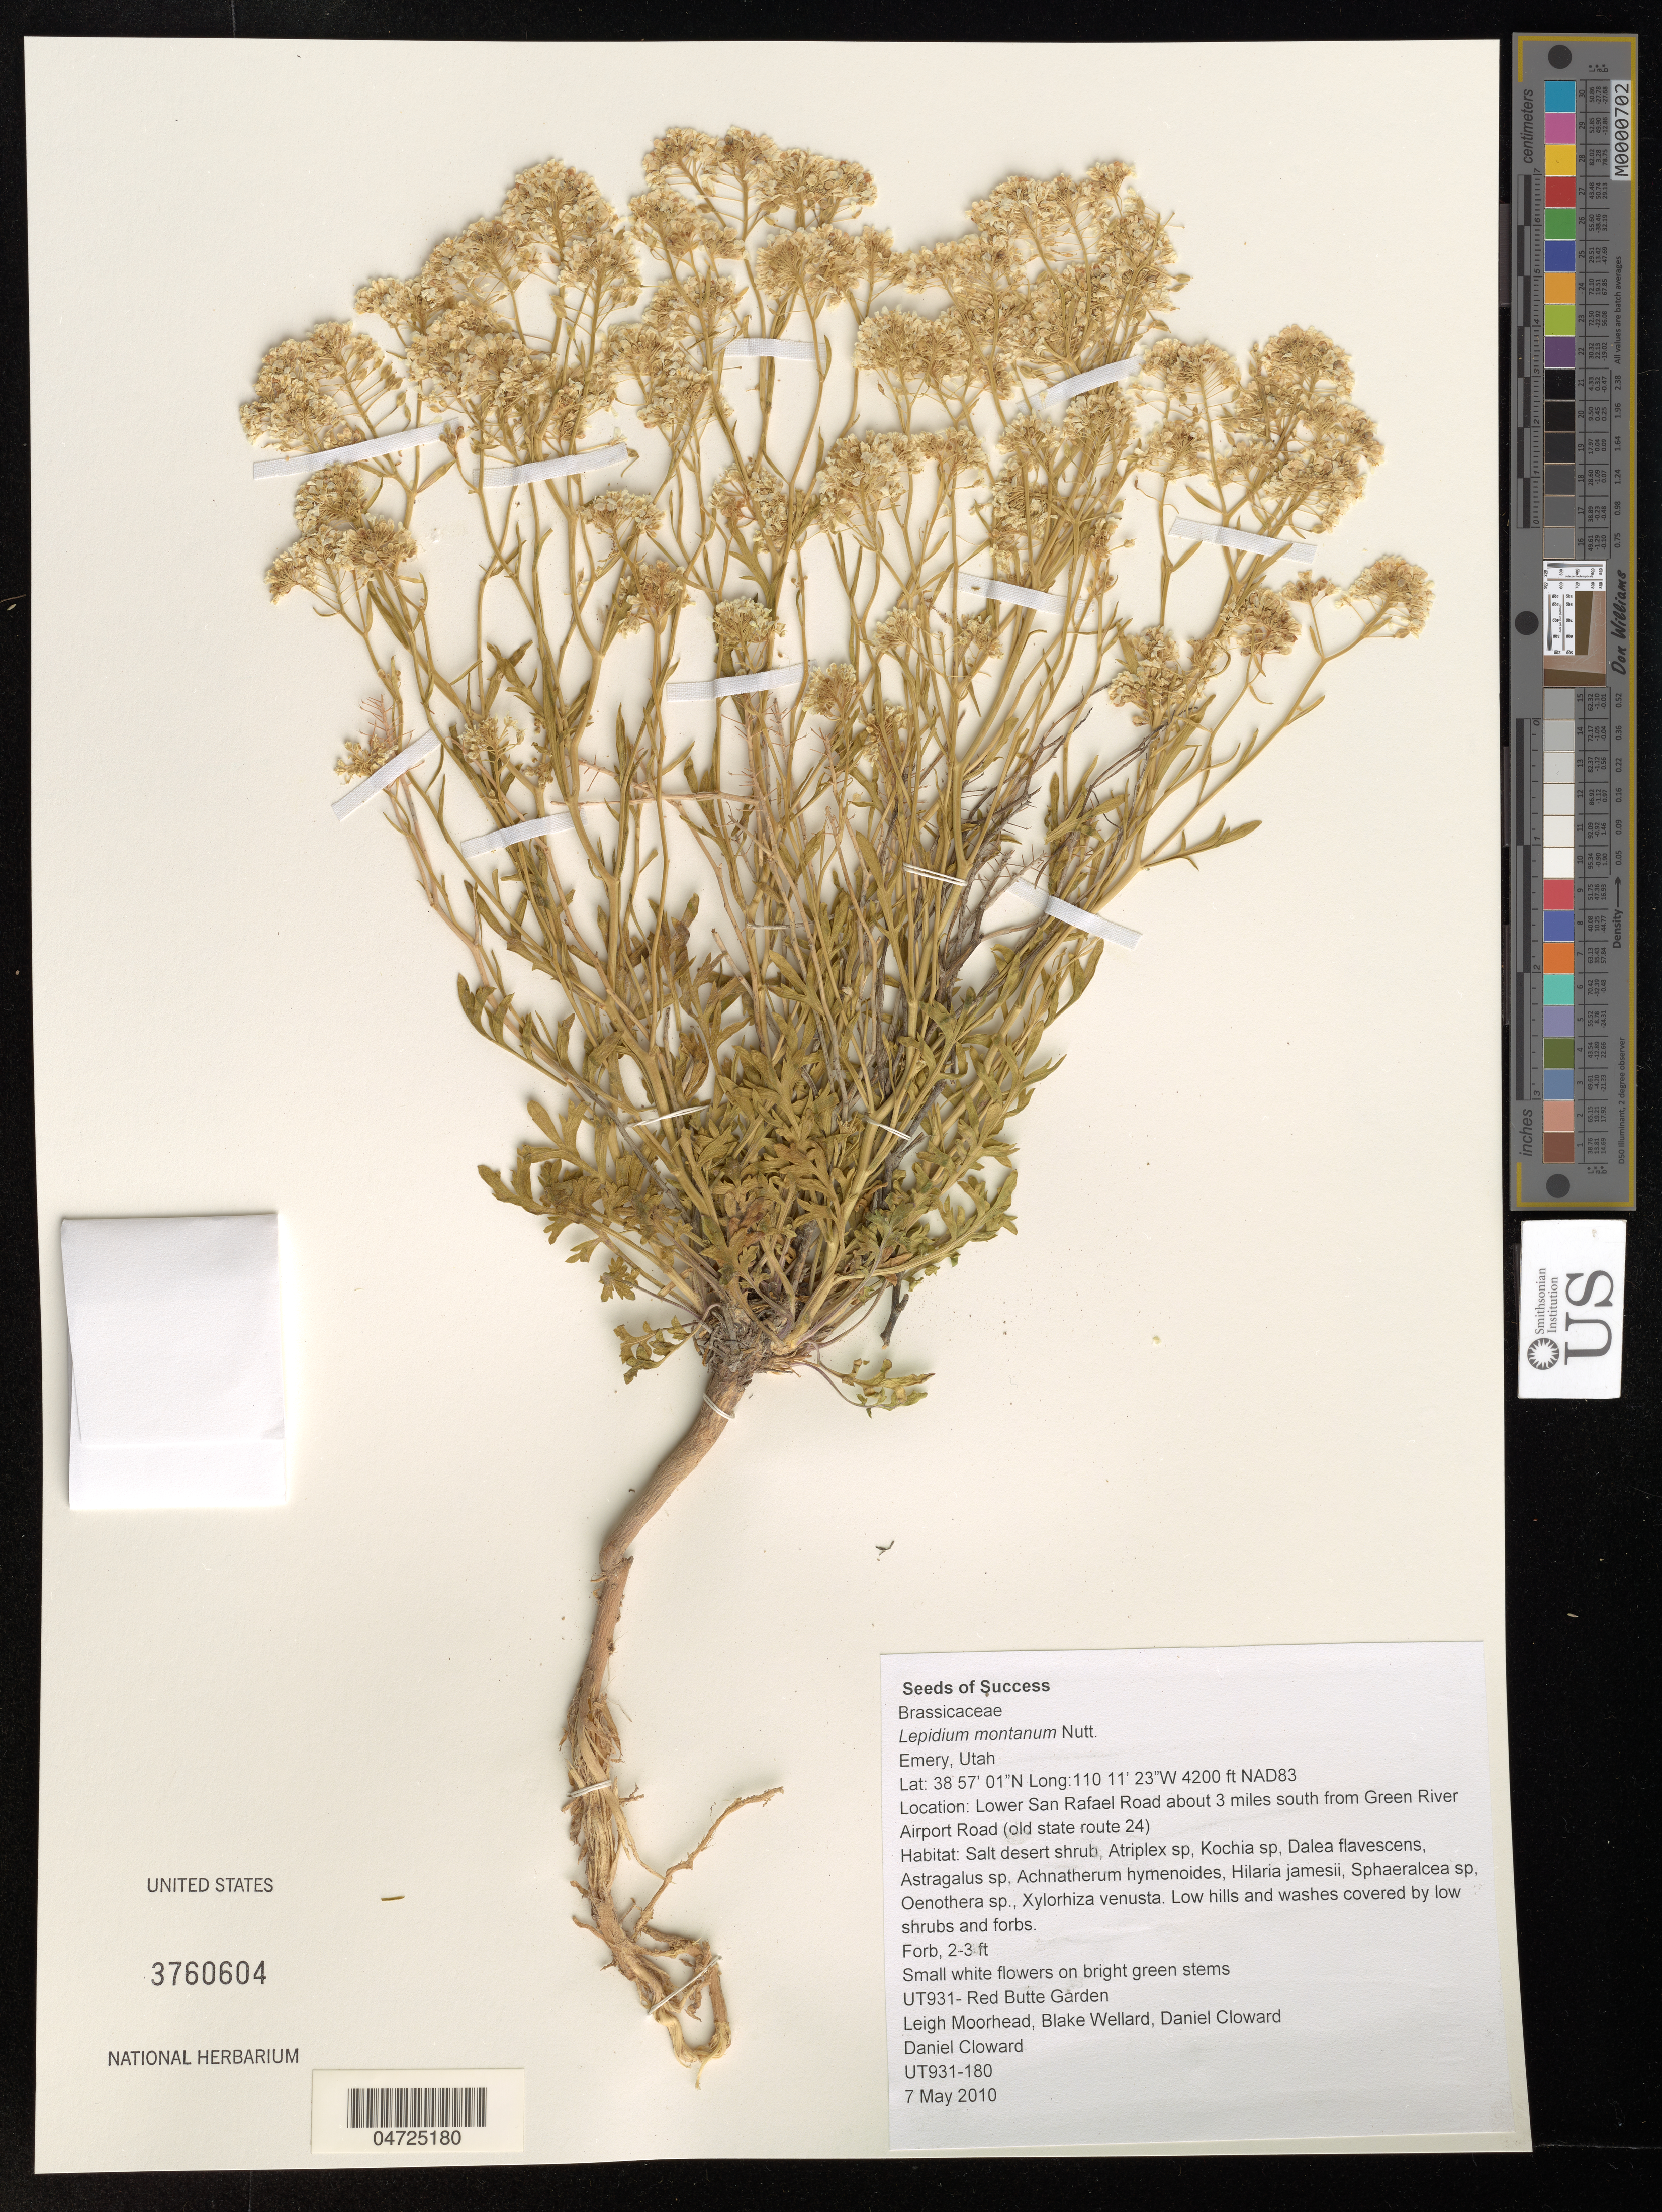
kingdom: Plantae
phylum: Tracheophyta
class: Magnoliopsida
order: Sapindales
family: Sapindaceae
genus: Lepidopetalum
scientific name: Lepidopetalum montanum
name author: Radlk.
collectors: L. Moorhead, B. Wellard & D. Cloward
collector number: UT931-180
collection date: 2010-05-07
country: United States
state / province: Utah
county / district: Emery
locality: Emery. NAD83. Lower San Rafael Road about 3 miles south from Green River Airport Road (old state route 24). UT931-Red Butte Garden.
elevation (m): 1280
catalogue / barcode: US 3760604